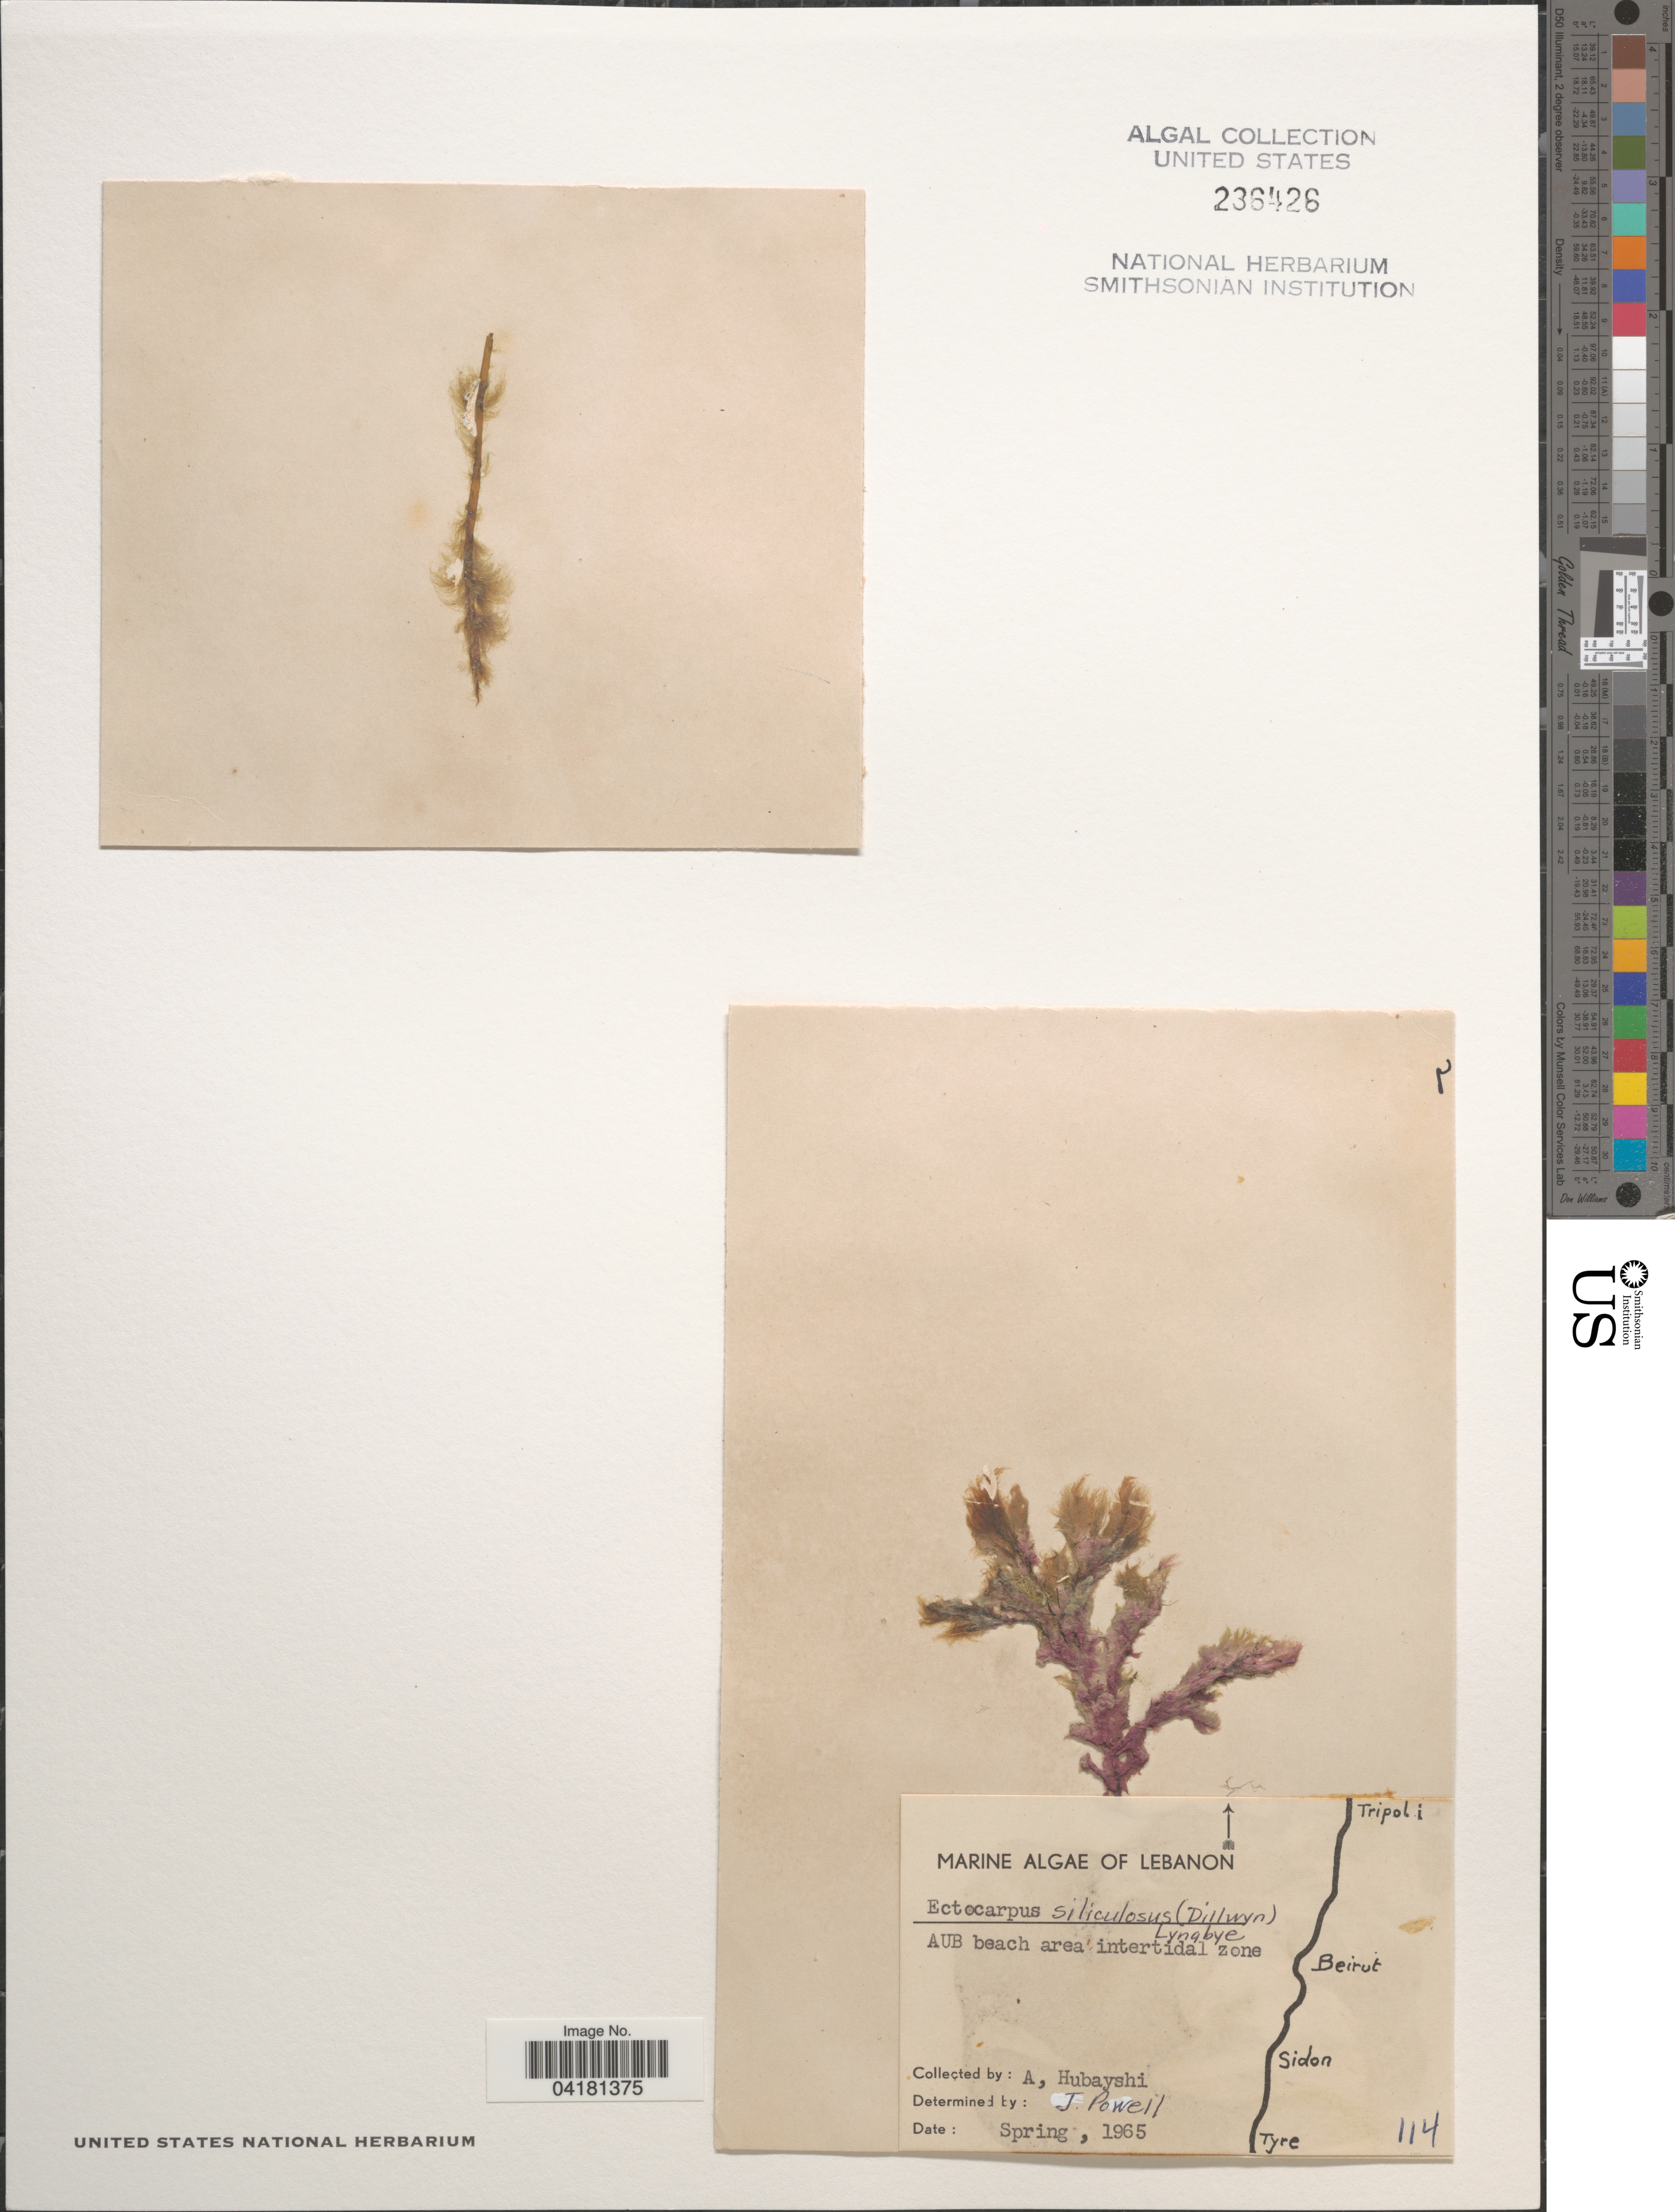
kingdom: Chromista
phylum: Ochrophyta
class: Phaeophyceae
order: Ectocarpales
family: Ectocarpaceae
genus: Ectocarpus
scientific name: Ectocarpus siliculosus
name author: (Dillwyn) Lyngbye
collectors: A. Hubayshi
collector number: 114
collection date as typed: Spring, 1965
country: Lebanon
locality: AUB beach area intertidal zone.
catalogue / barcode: US 236426